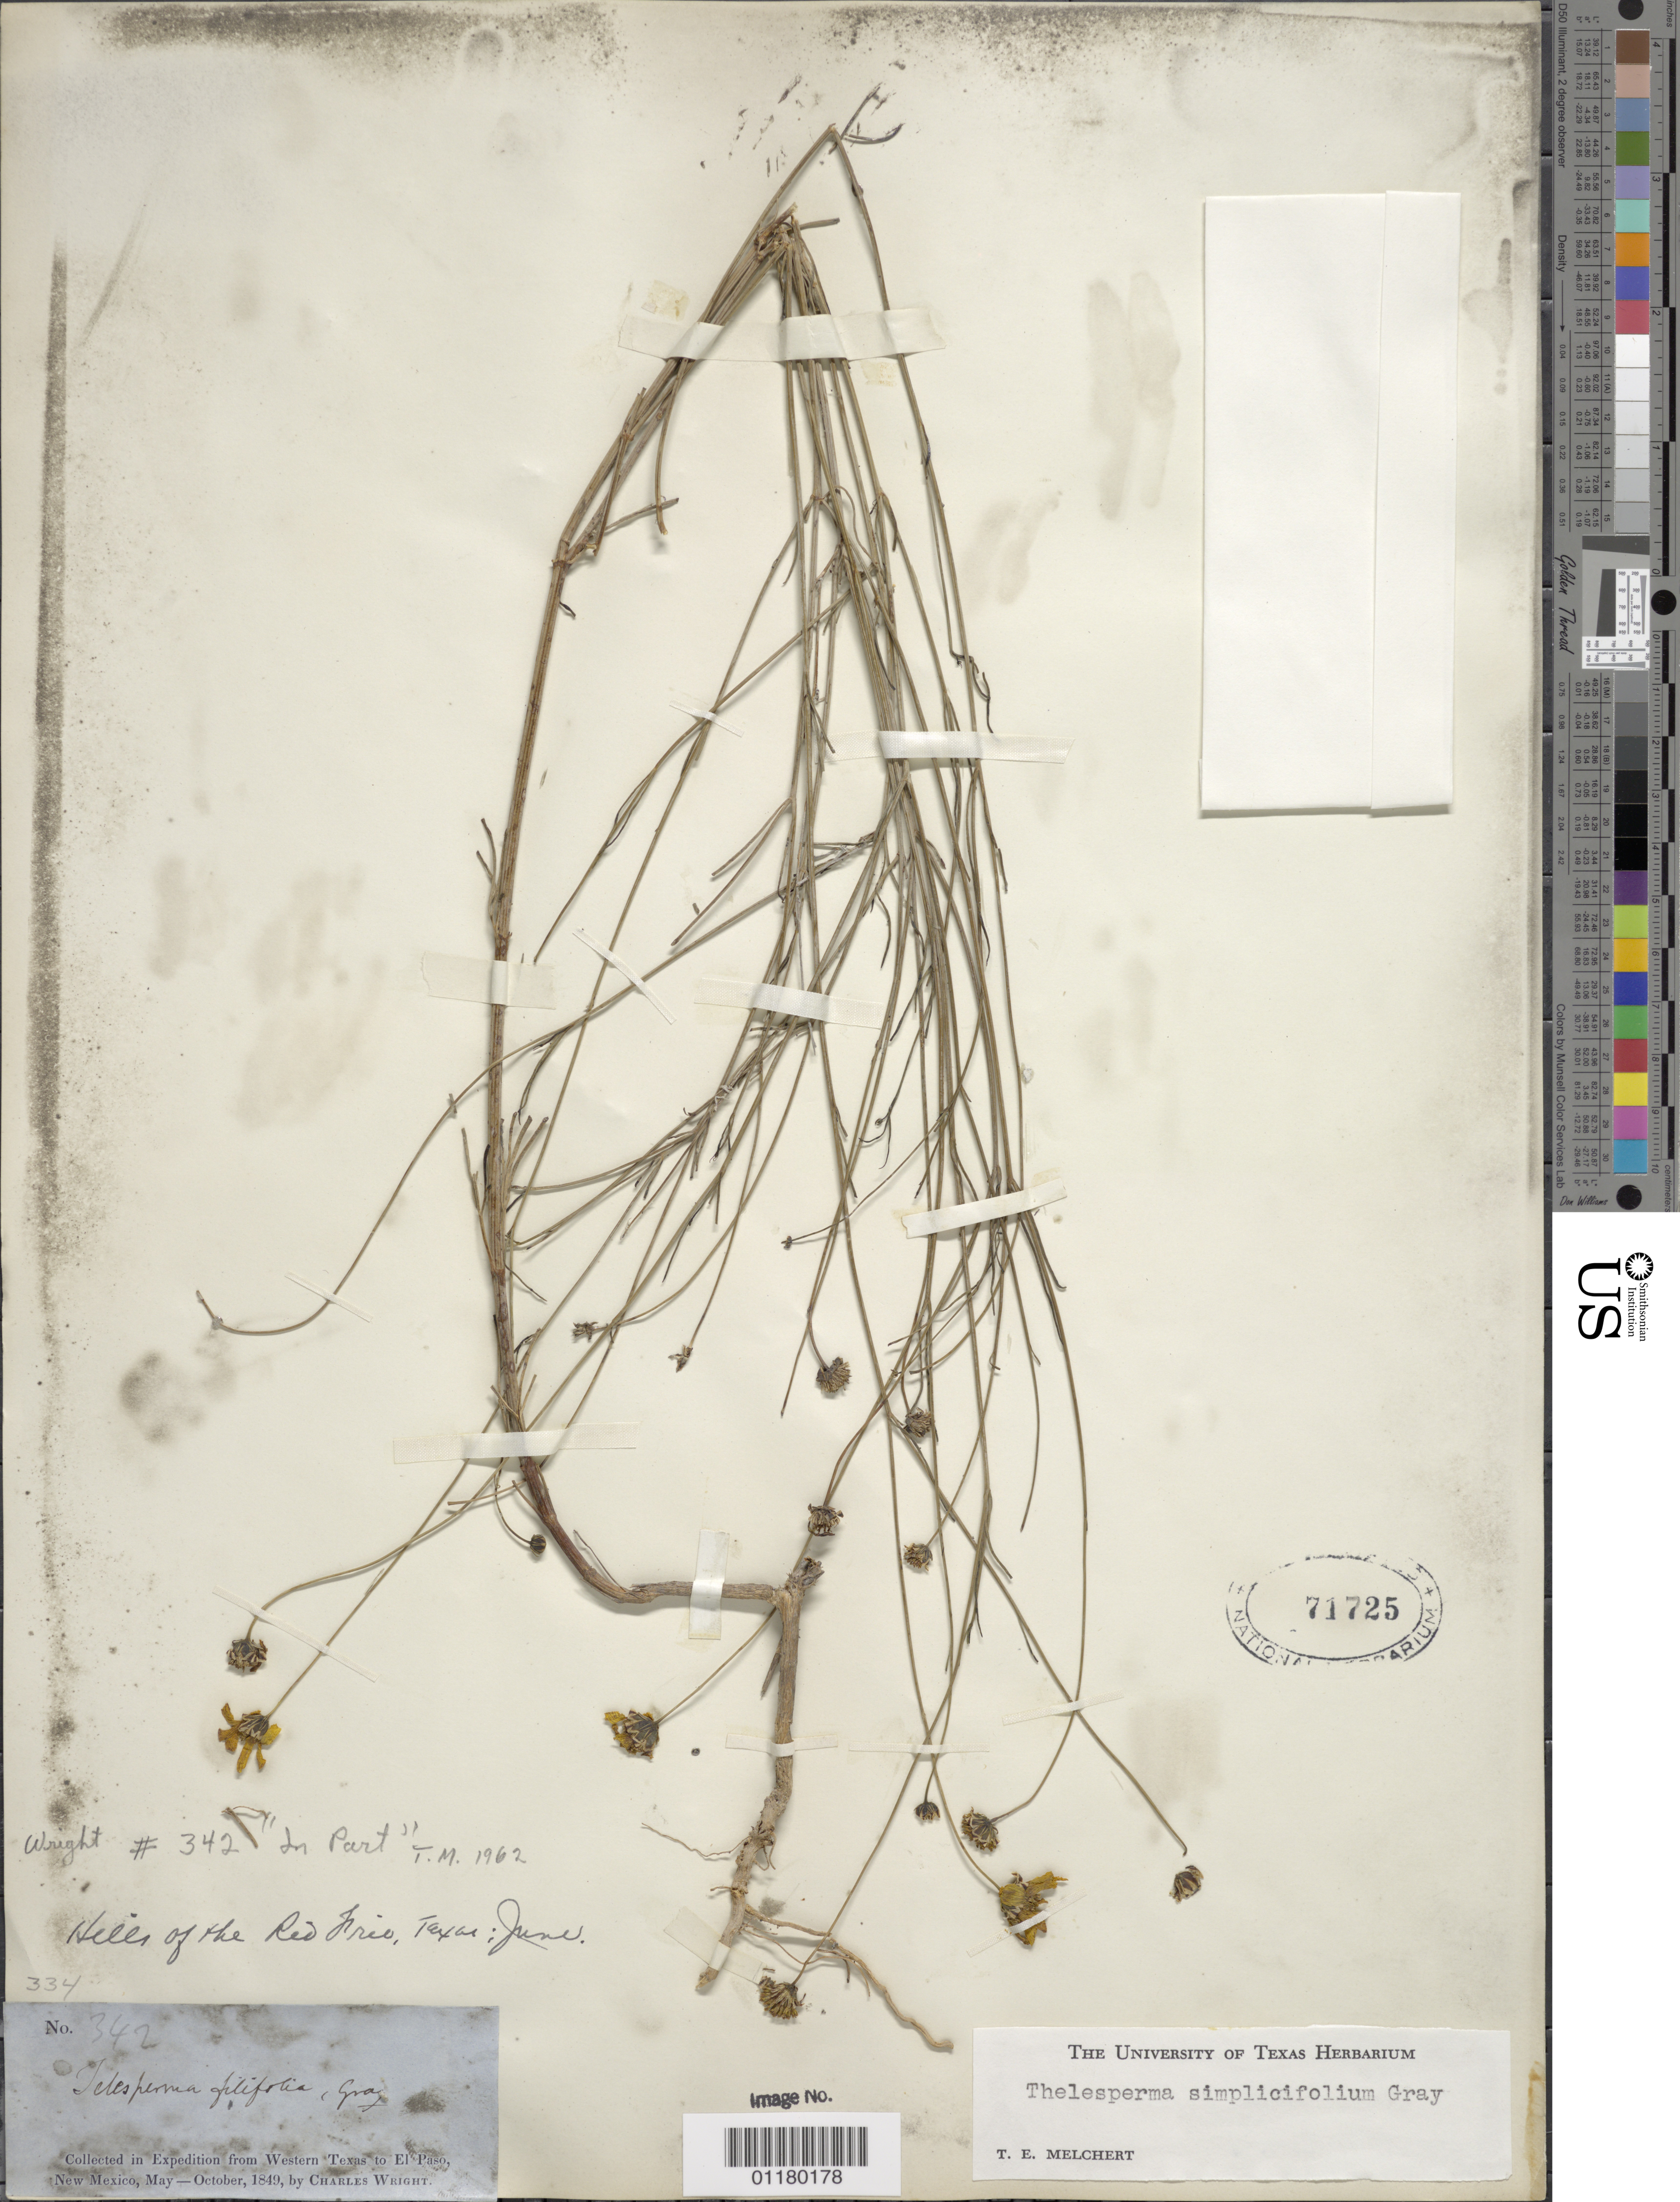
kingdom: Plantae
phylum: Tracheophyta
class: Magnoliopsida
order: Asterales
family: Asteraceae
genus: Thelesperma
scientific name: Thelesperma simplicifolium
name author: A. Gray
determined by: Melchert, T. E.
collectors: C. Wright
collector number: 342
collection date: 1849-05/1849-10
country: United States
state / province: New Mexico / Texas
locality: from Western Texas to El Paso, New Mexico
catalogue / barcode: US 71725